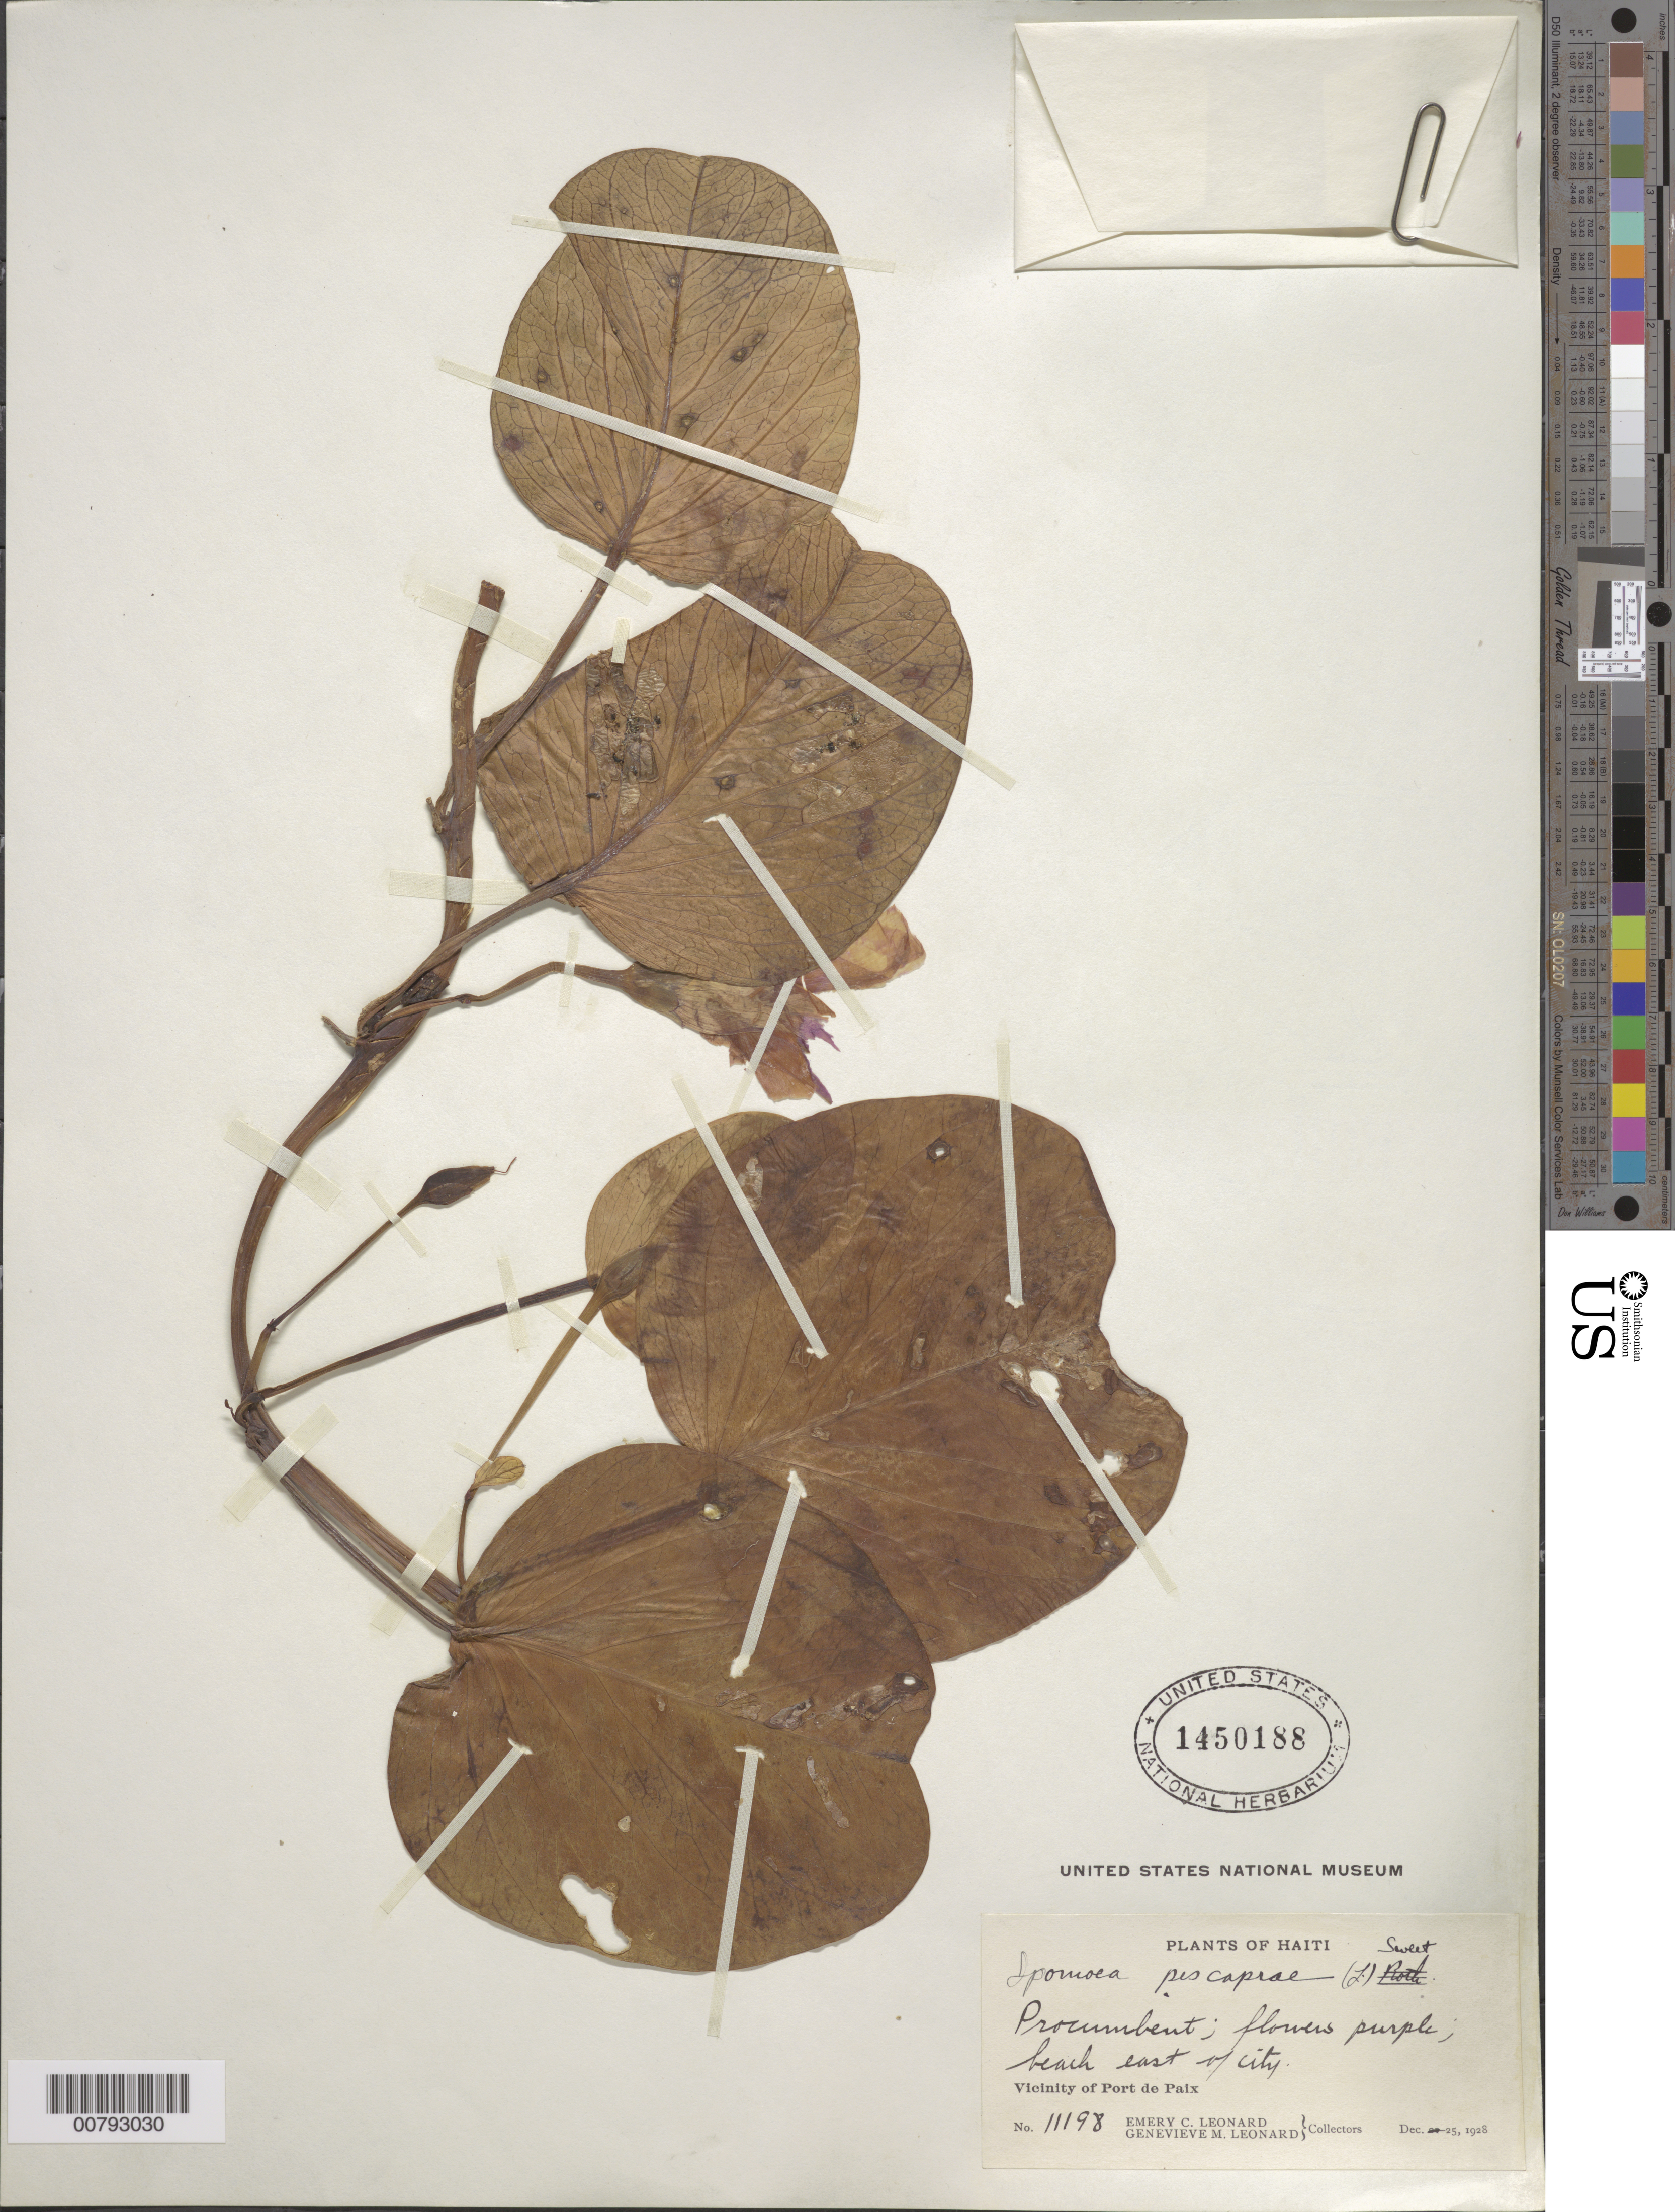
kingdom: Plantae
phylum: Tracheophyta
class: Magnoliopsida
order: Solanales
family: Convolvulaceae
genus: Ipomoea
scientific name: Ipomoea pes-caprae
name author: (L.) R. Br.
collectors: E. C. Leonard & G. M. Leonard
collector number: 11198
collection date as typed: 25 Dec 1928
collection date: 1928-12-25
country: Haiti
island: Hispaniola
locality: Vicinity of Port de Paix, east of city.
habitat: Beach.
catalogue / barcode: US 1450188